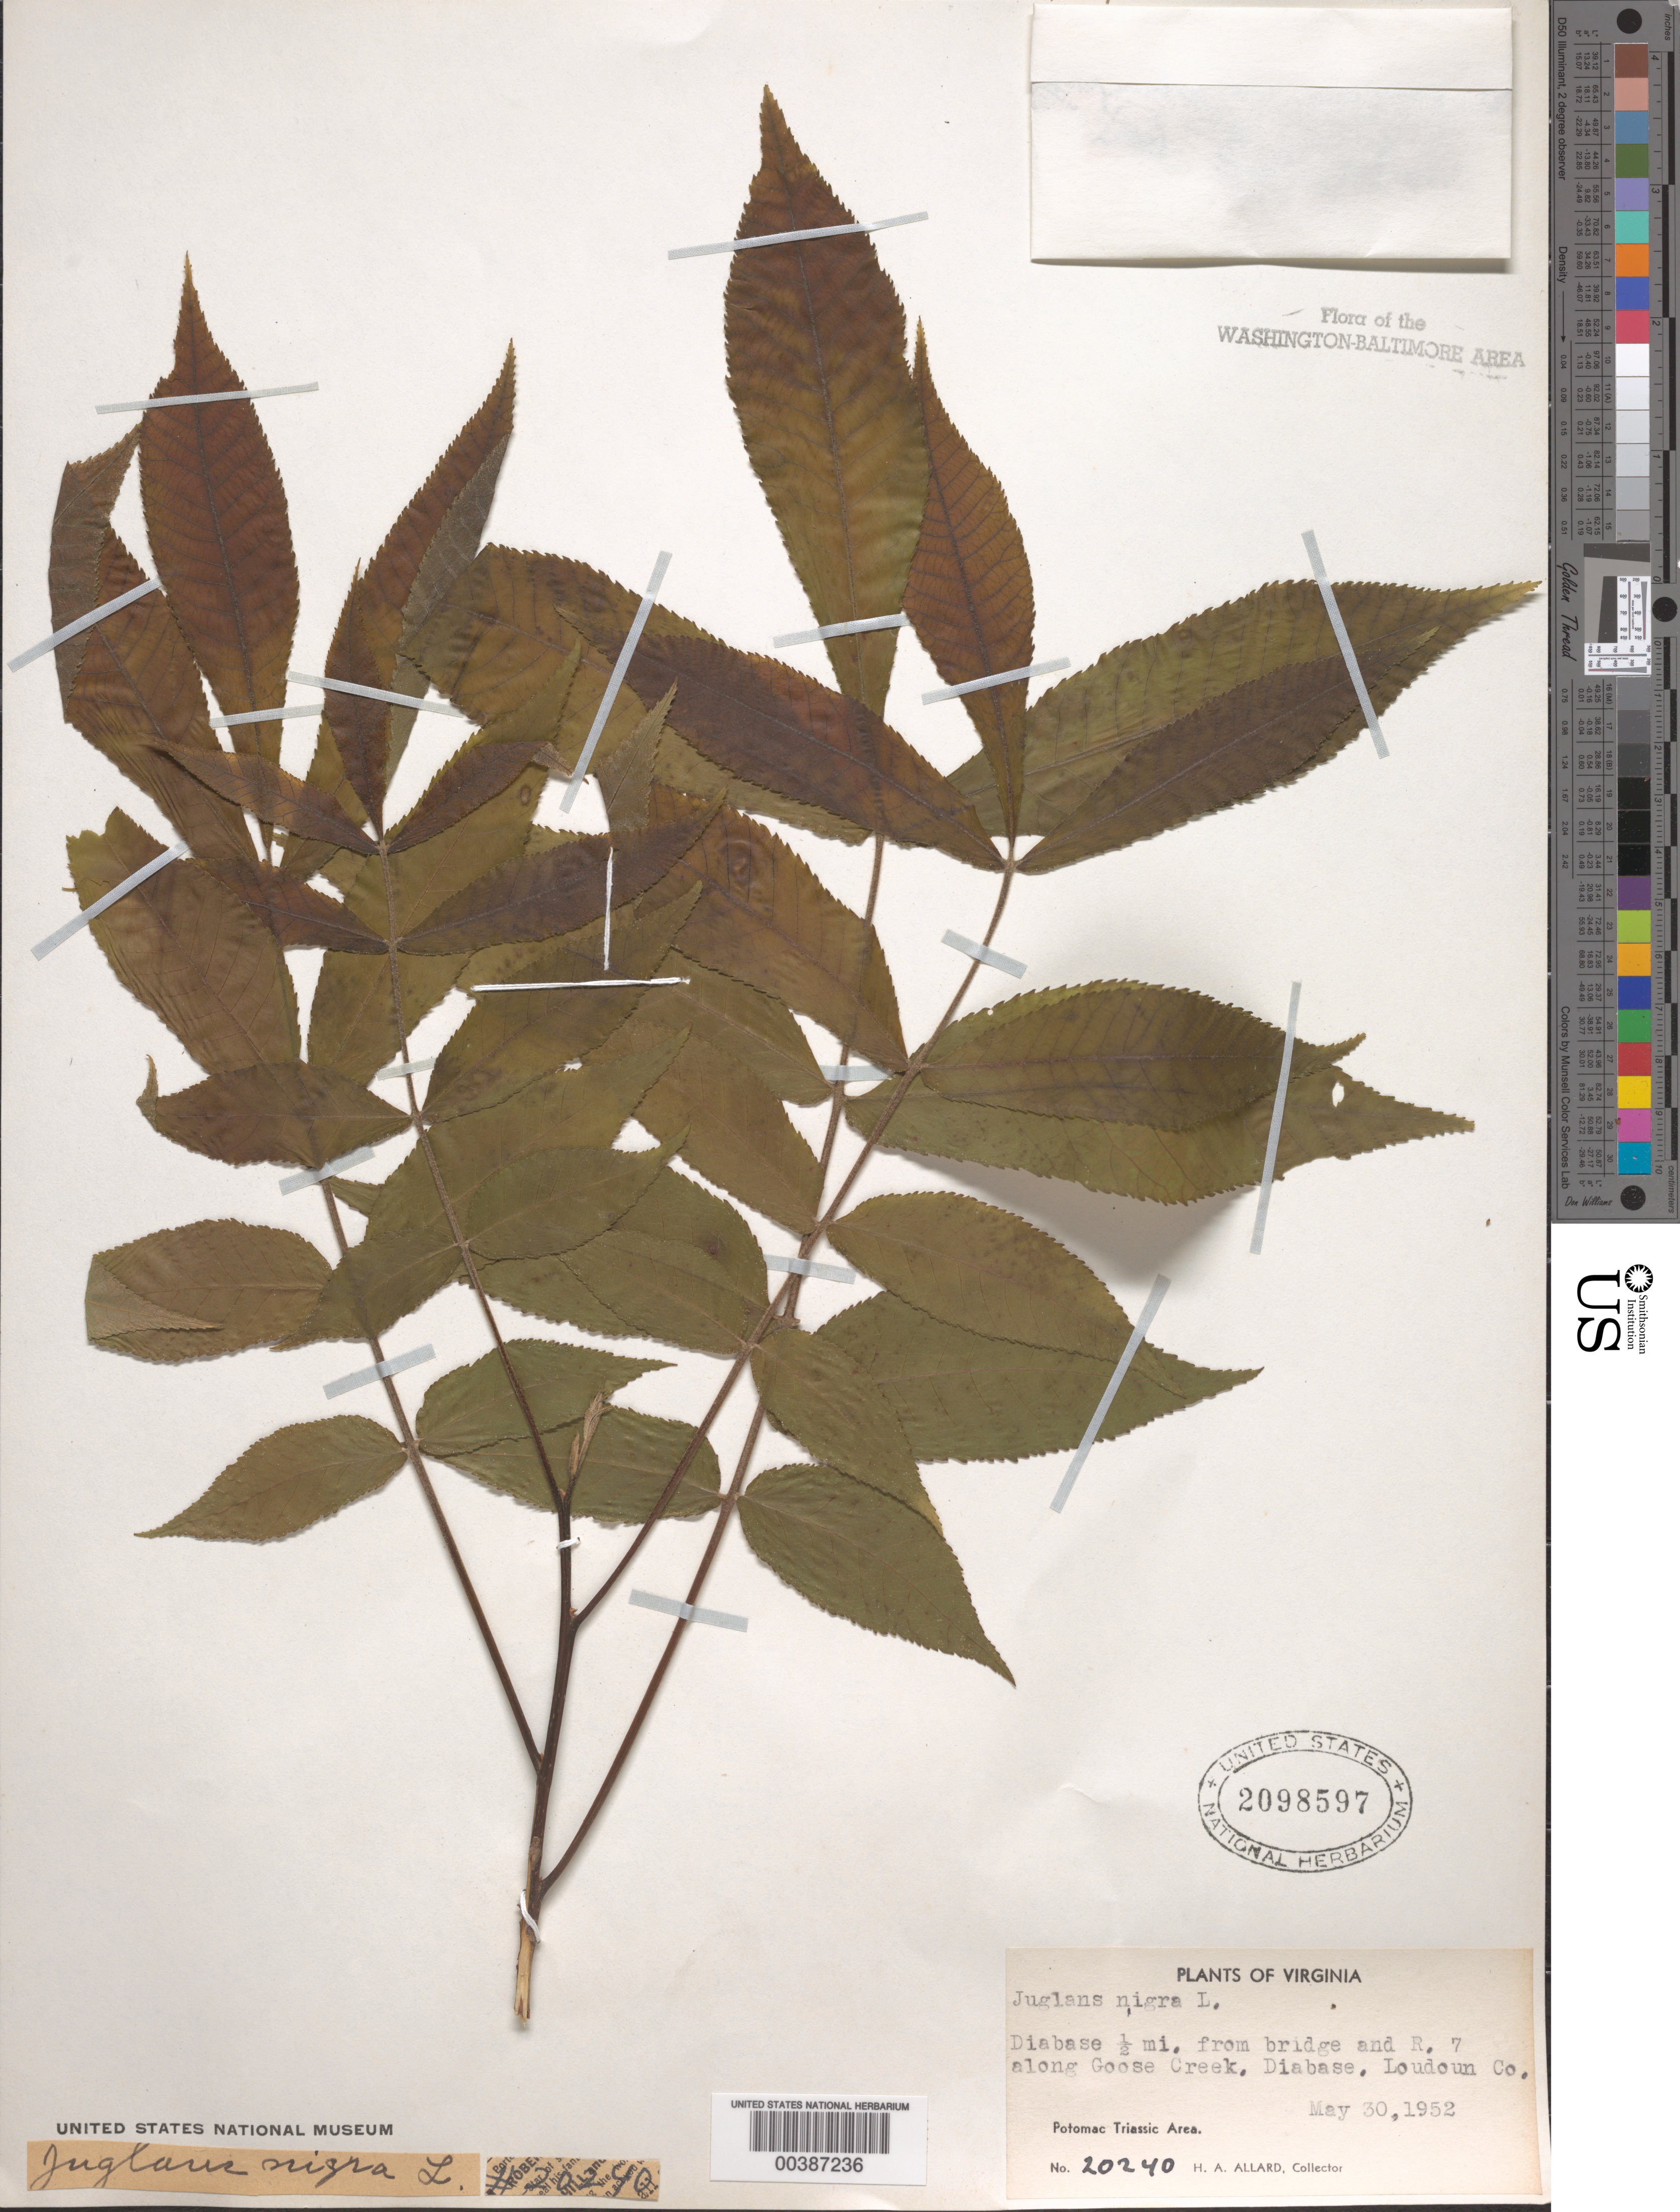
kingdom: Plantae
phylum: Tracheophyta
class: Magnoliopsida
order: Fagales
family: Juglandaceae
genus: Juglans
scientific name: Juglans nigra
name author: L.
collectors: H. A. Allard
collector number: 20240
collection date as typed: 30 May 1952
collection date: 1952-05-30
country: United States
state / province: Virginia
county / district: Loudoun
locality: Goose Creek near Route 7 Bridge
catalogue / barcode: US 2098597